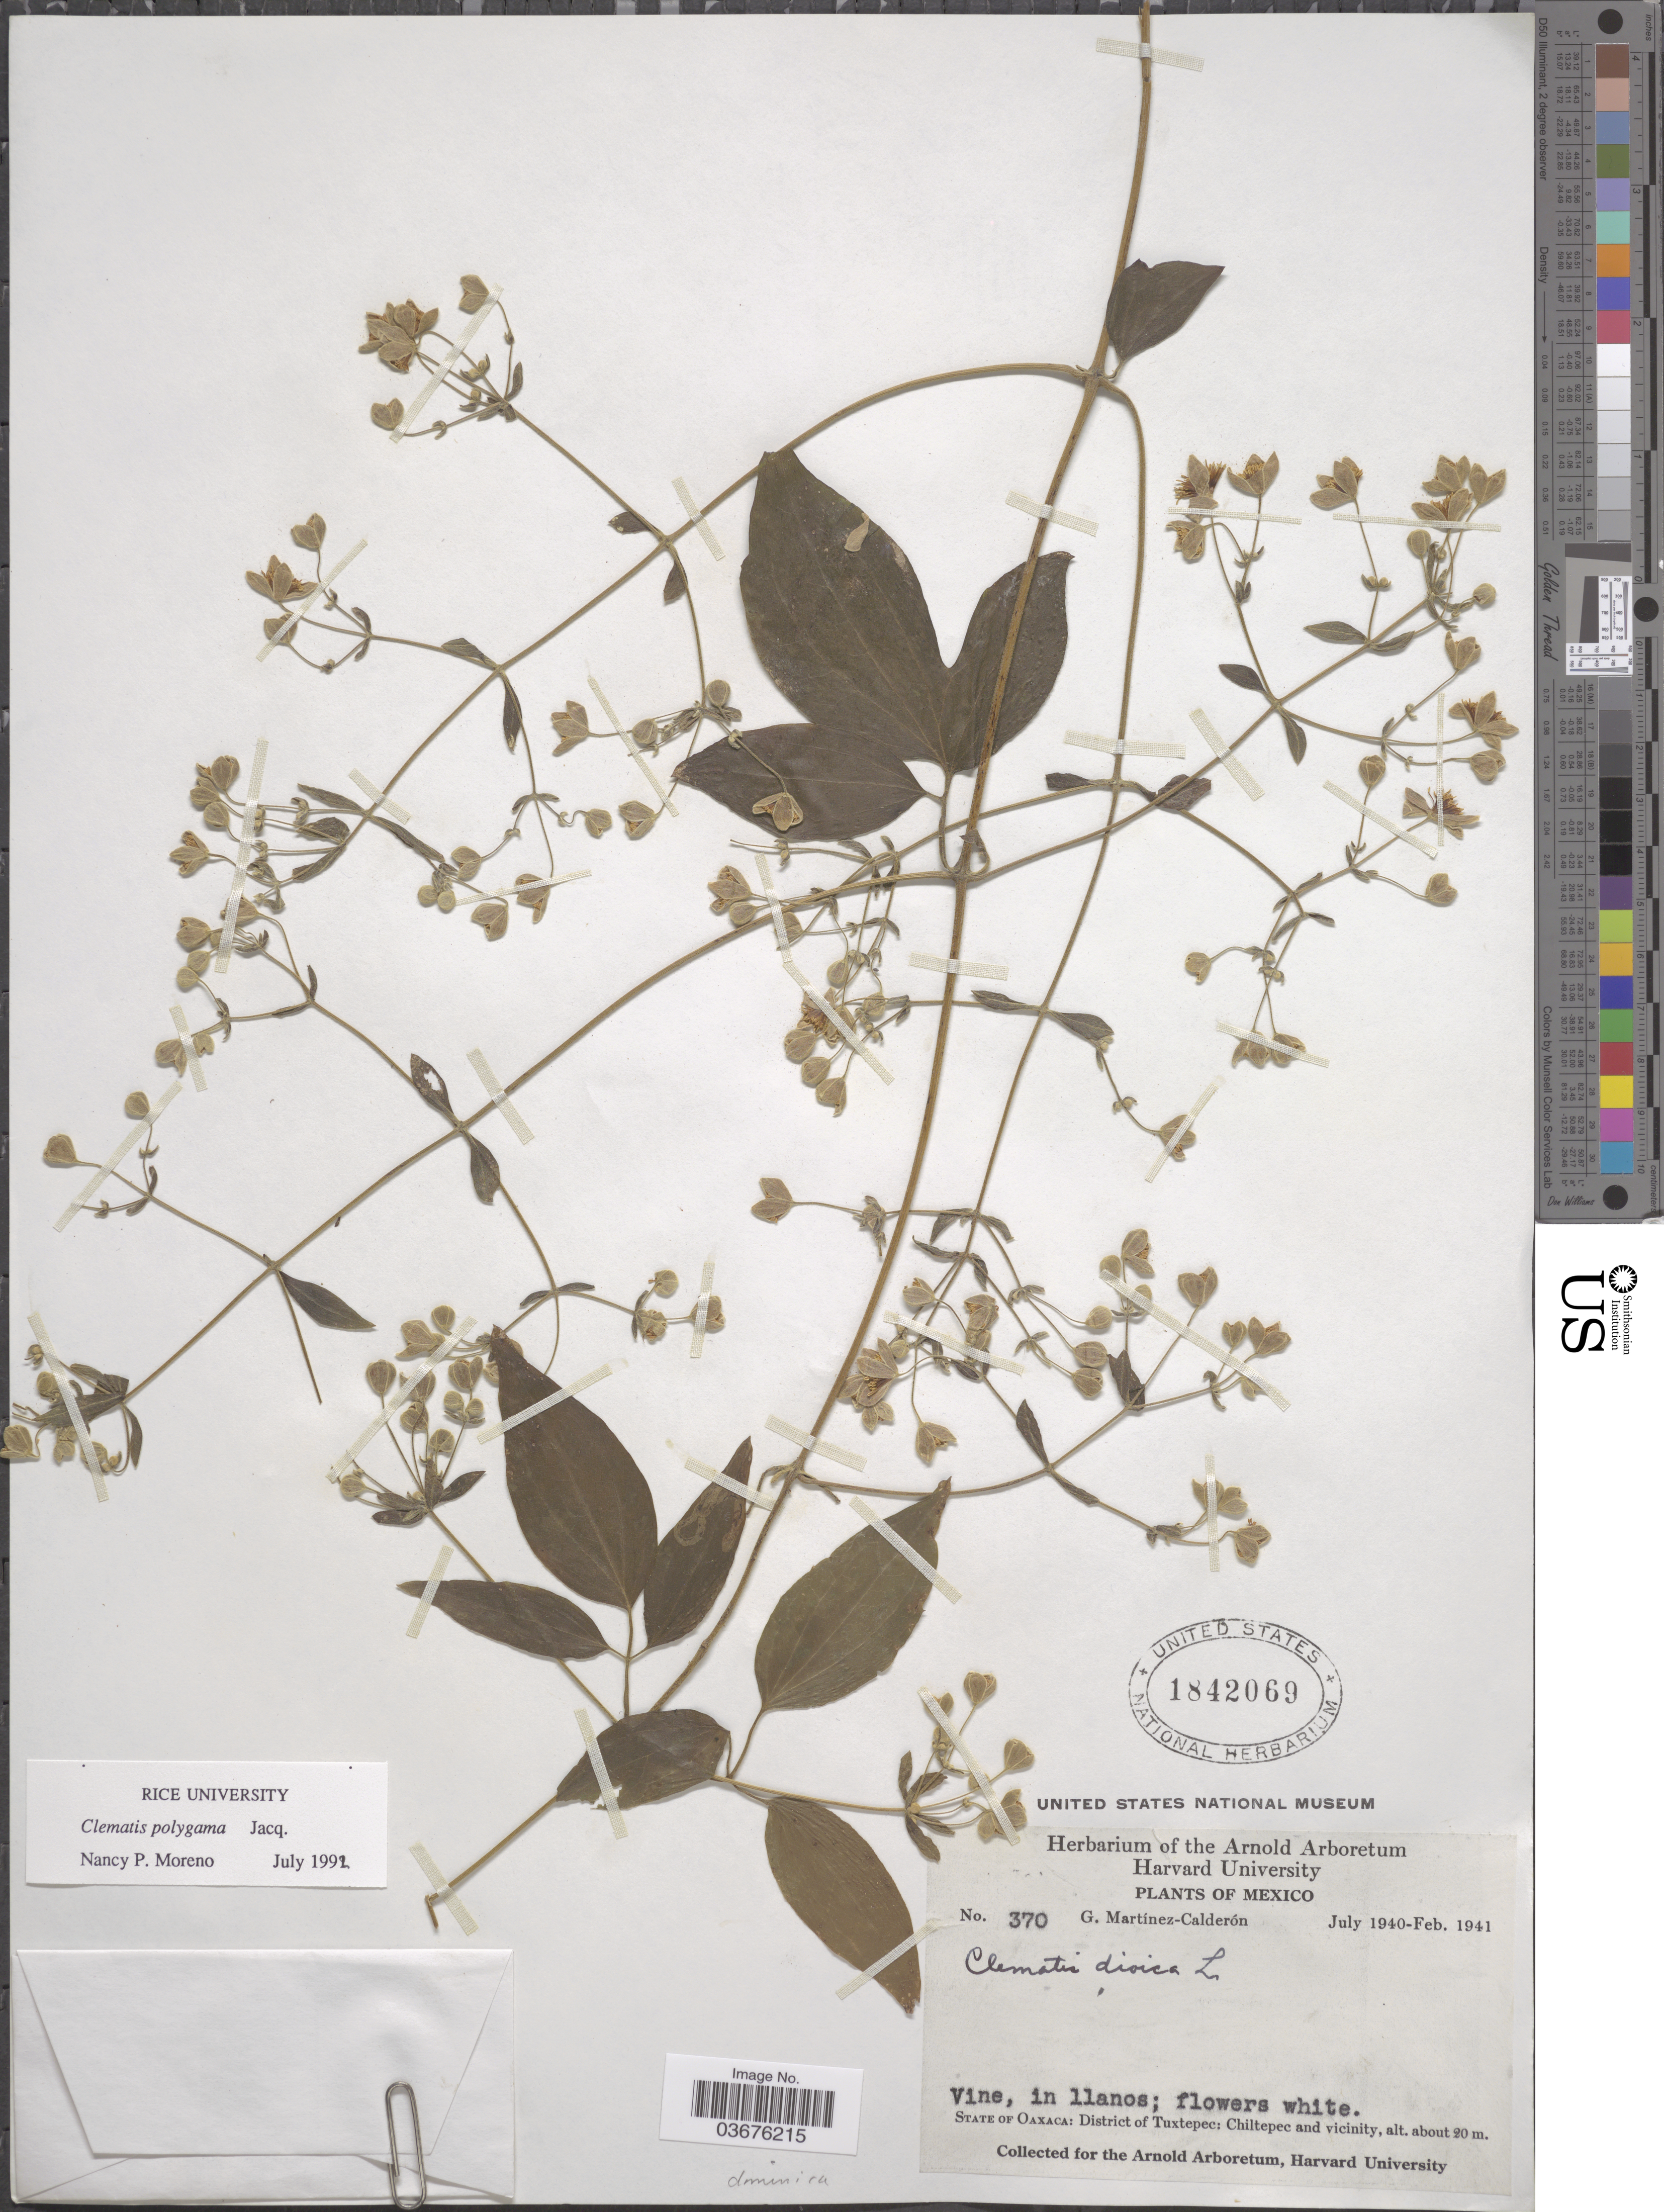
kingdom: Plantae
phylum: Tracheophyta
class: Magnoliopsida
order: Ranunculales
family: Ranunculaceae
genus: Clematis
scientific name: Clematis polygama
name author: Jacq.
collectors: G. Martinez-C.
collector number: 370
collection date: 1940-07/1941-02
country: Mexico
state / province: Oaxaca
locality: District of Tuxtepec: Chiltepec and vicinity.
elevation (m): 20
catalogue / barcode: US 1842069